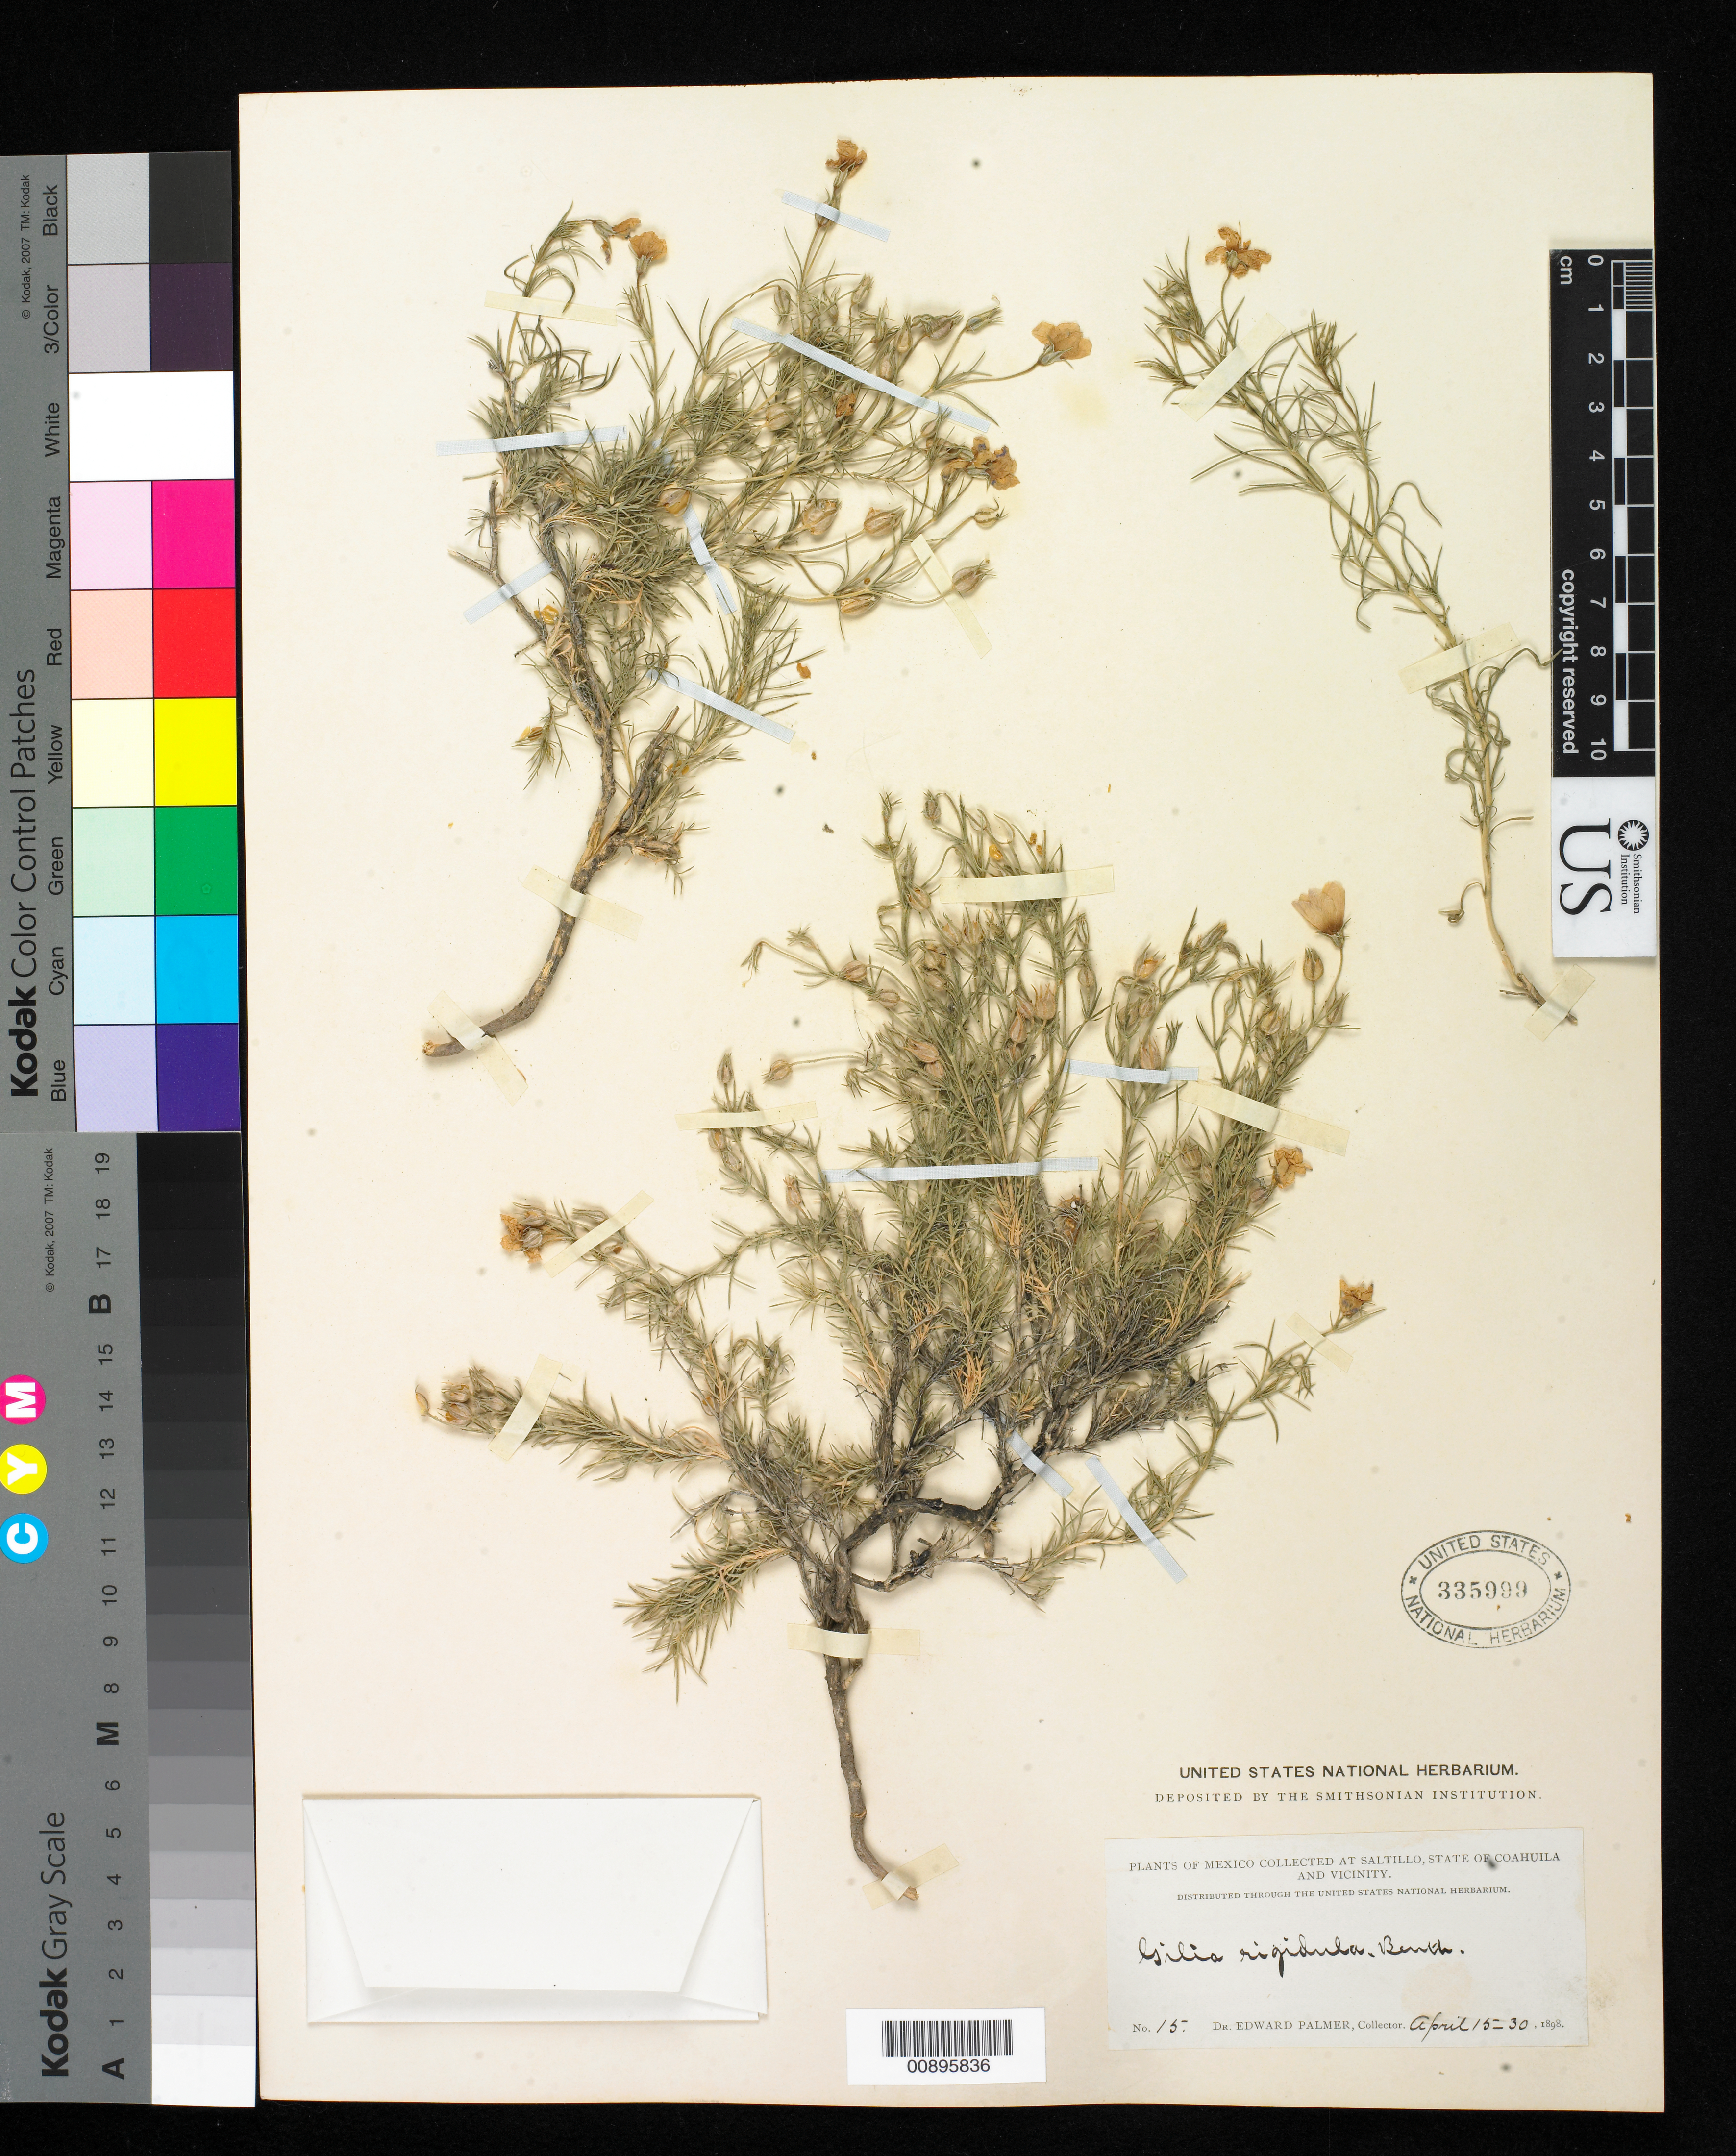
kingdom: Plantae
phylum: Tracheophyta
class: Magnoliopsida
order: Ericales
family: Polemoniaceae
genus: Giliastrum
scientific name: Giliastrum acerosum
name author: (A. Gray) Rydb.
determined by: Strong, Mark T., (BOT), Smithsonian Institution - National Museum of Natural History (UNITED STATES)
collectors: E. Palmer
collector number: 15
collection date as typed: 15 Apr 1898 to 30 Apr 1898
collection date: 1898-04-15/1898-04-30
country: Mexico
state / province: Coahuila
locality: Saltillo, Coahuila and vicinity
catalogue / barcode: US 335999